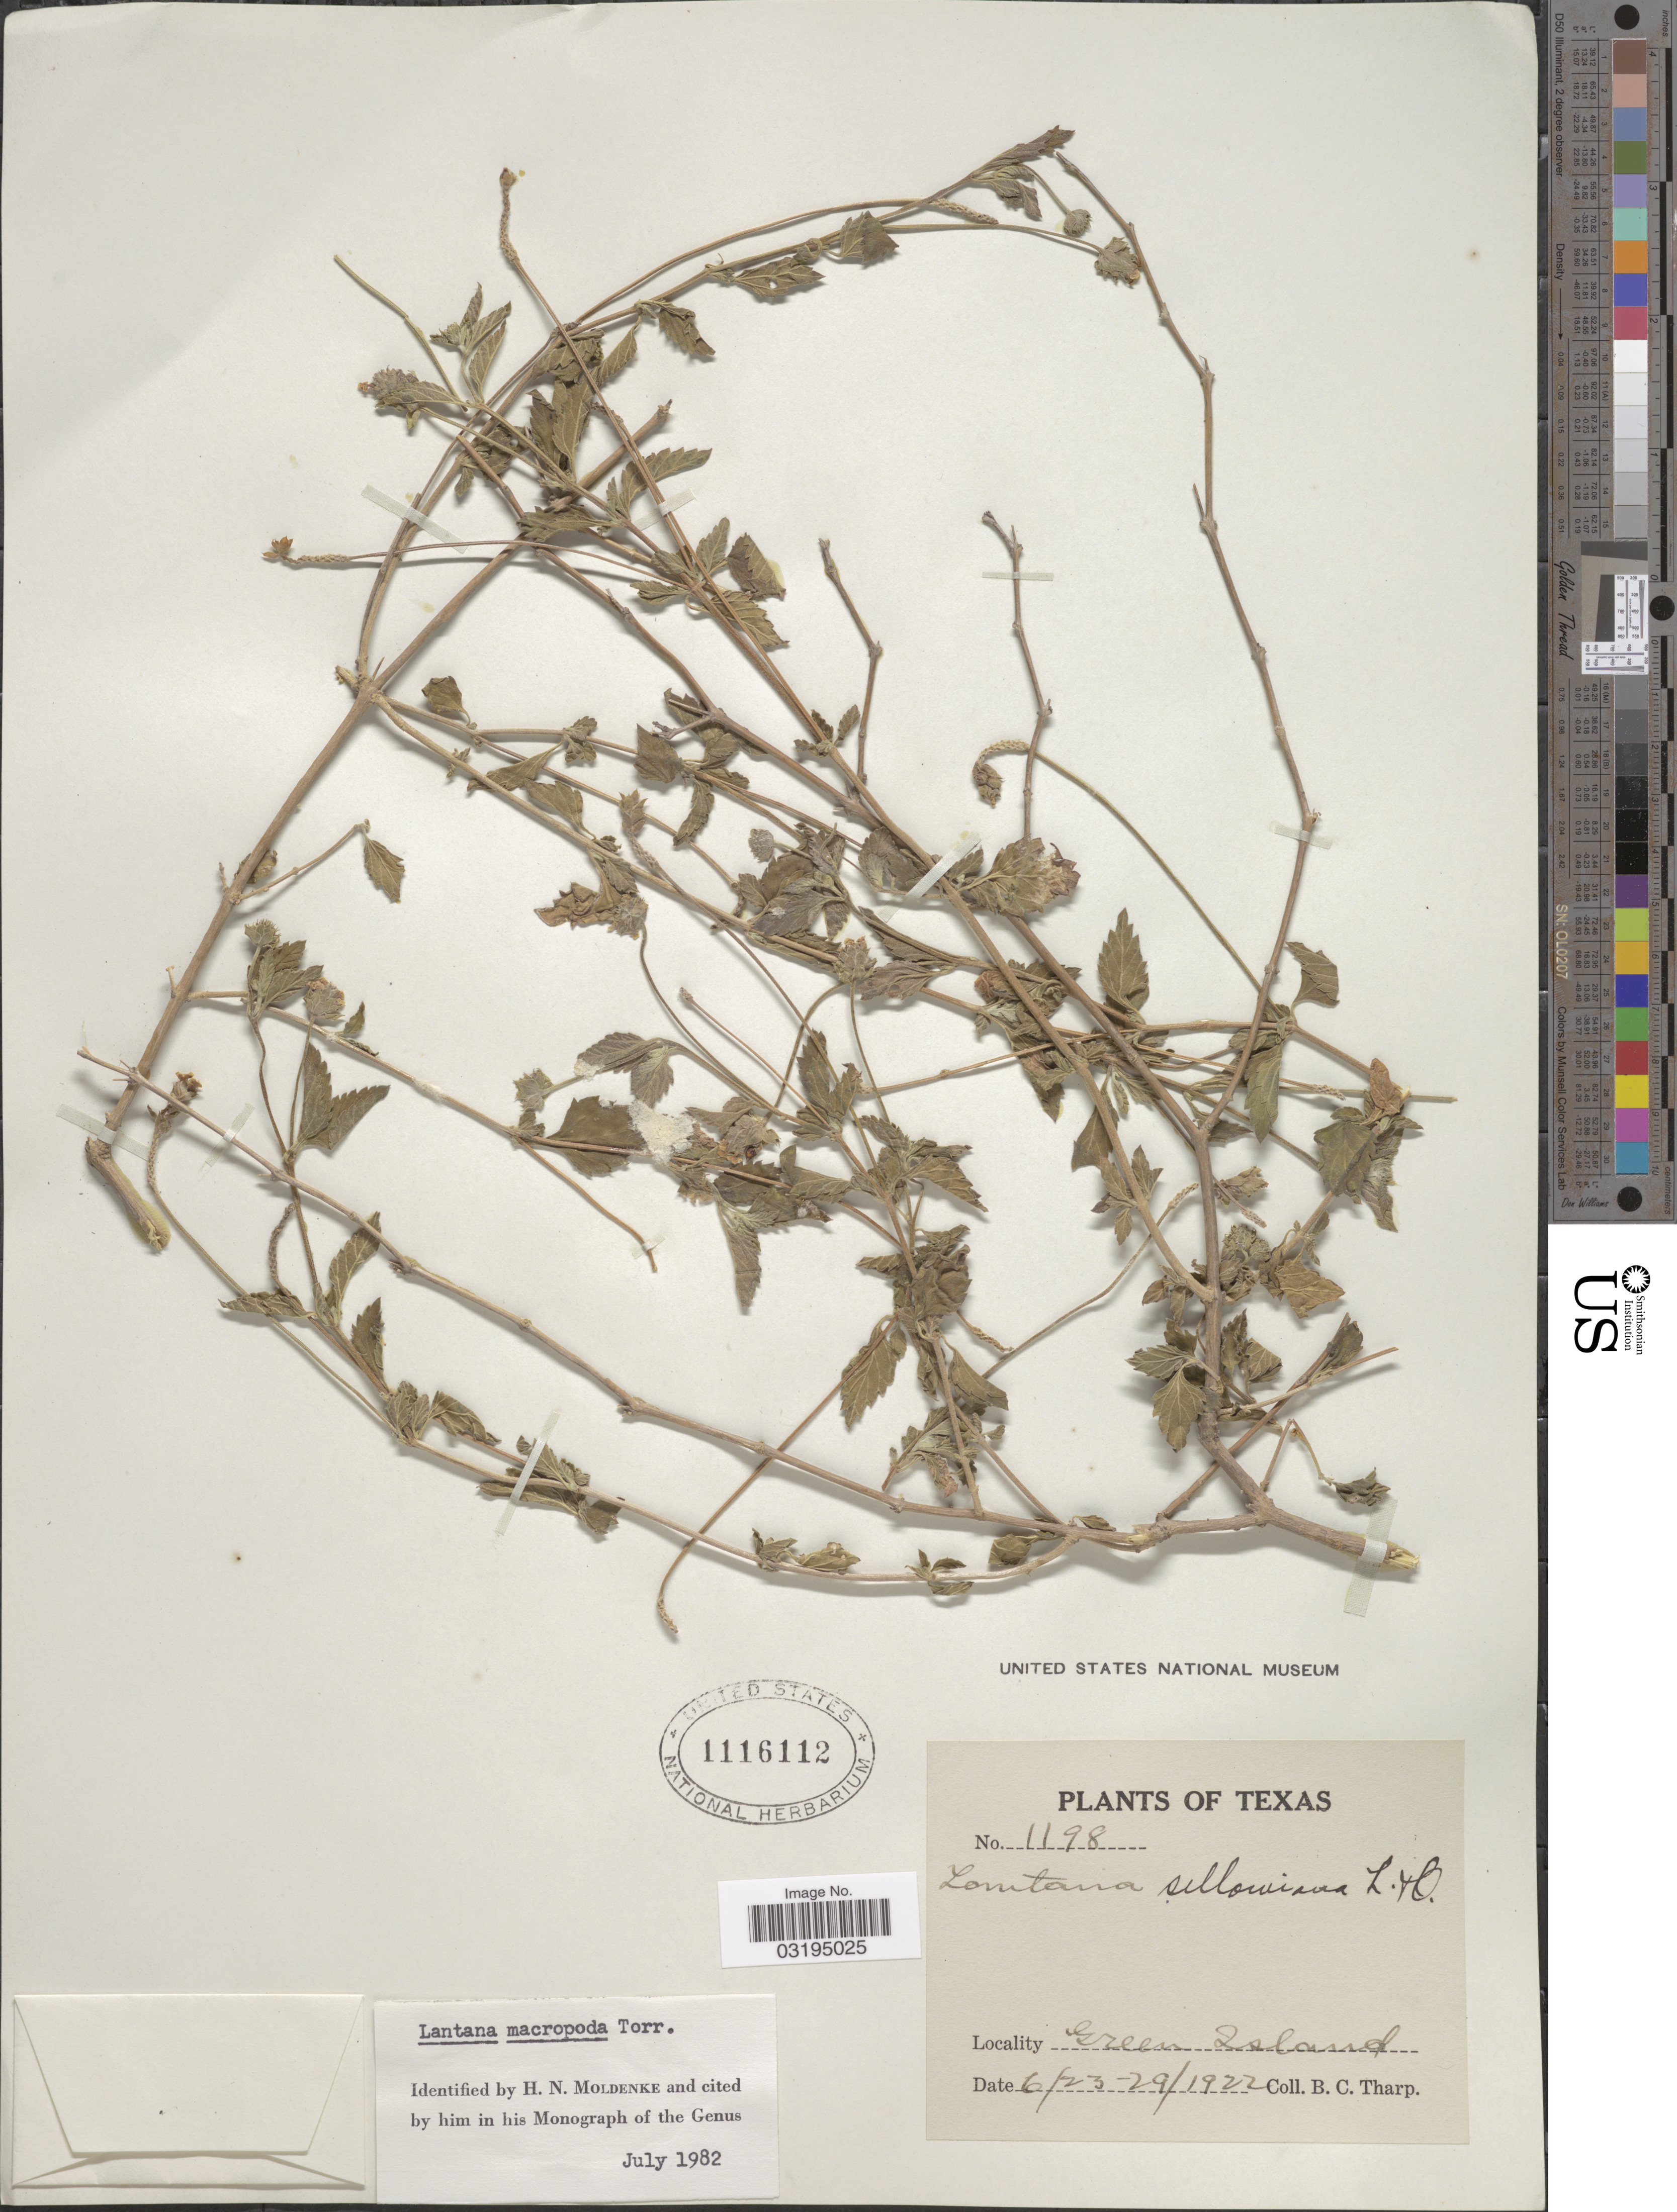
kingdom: Plantae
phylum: Tracheophyta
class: Magnoliopsida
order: Lamiales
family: Verbenaceae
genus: Lantana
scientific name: Lantana macropoda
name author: Torr.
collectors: B. C. Tharp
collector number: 1198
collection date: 1922-06-23/1922-06-29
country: United States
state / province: Texas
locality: Green Island.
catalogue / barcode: US 1116112